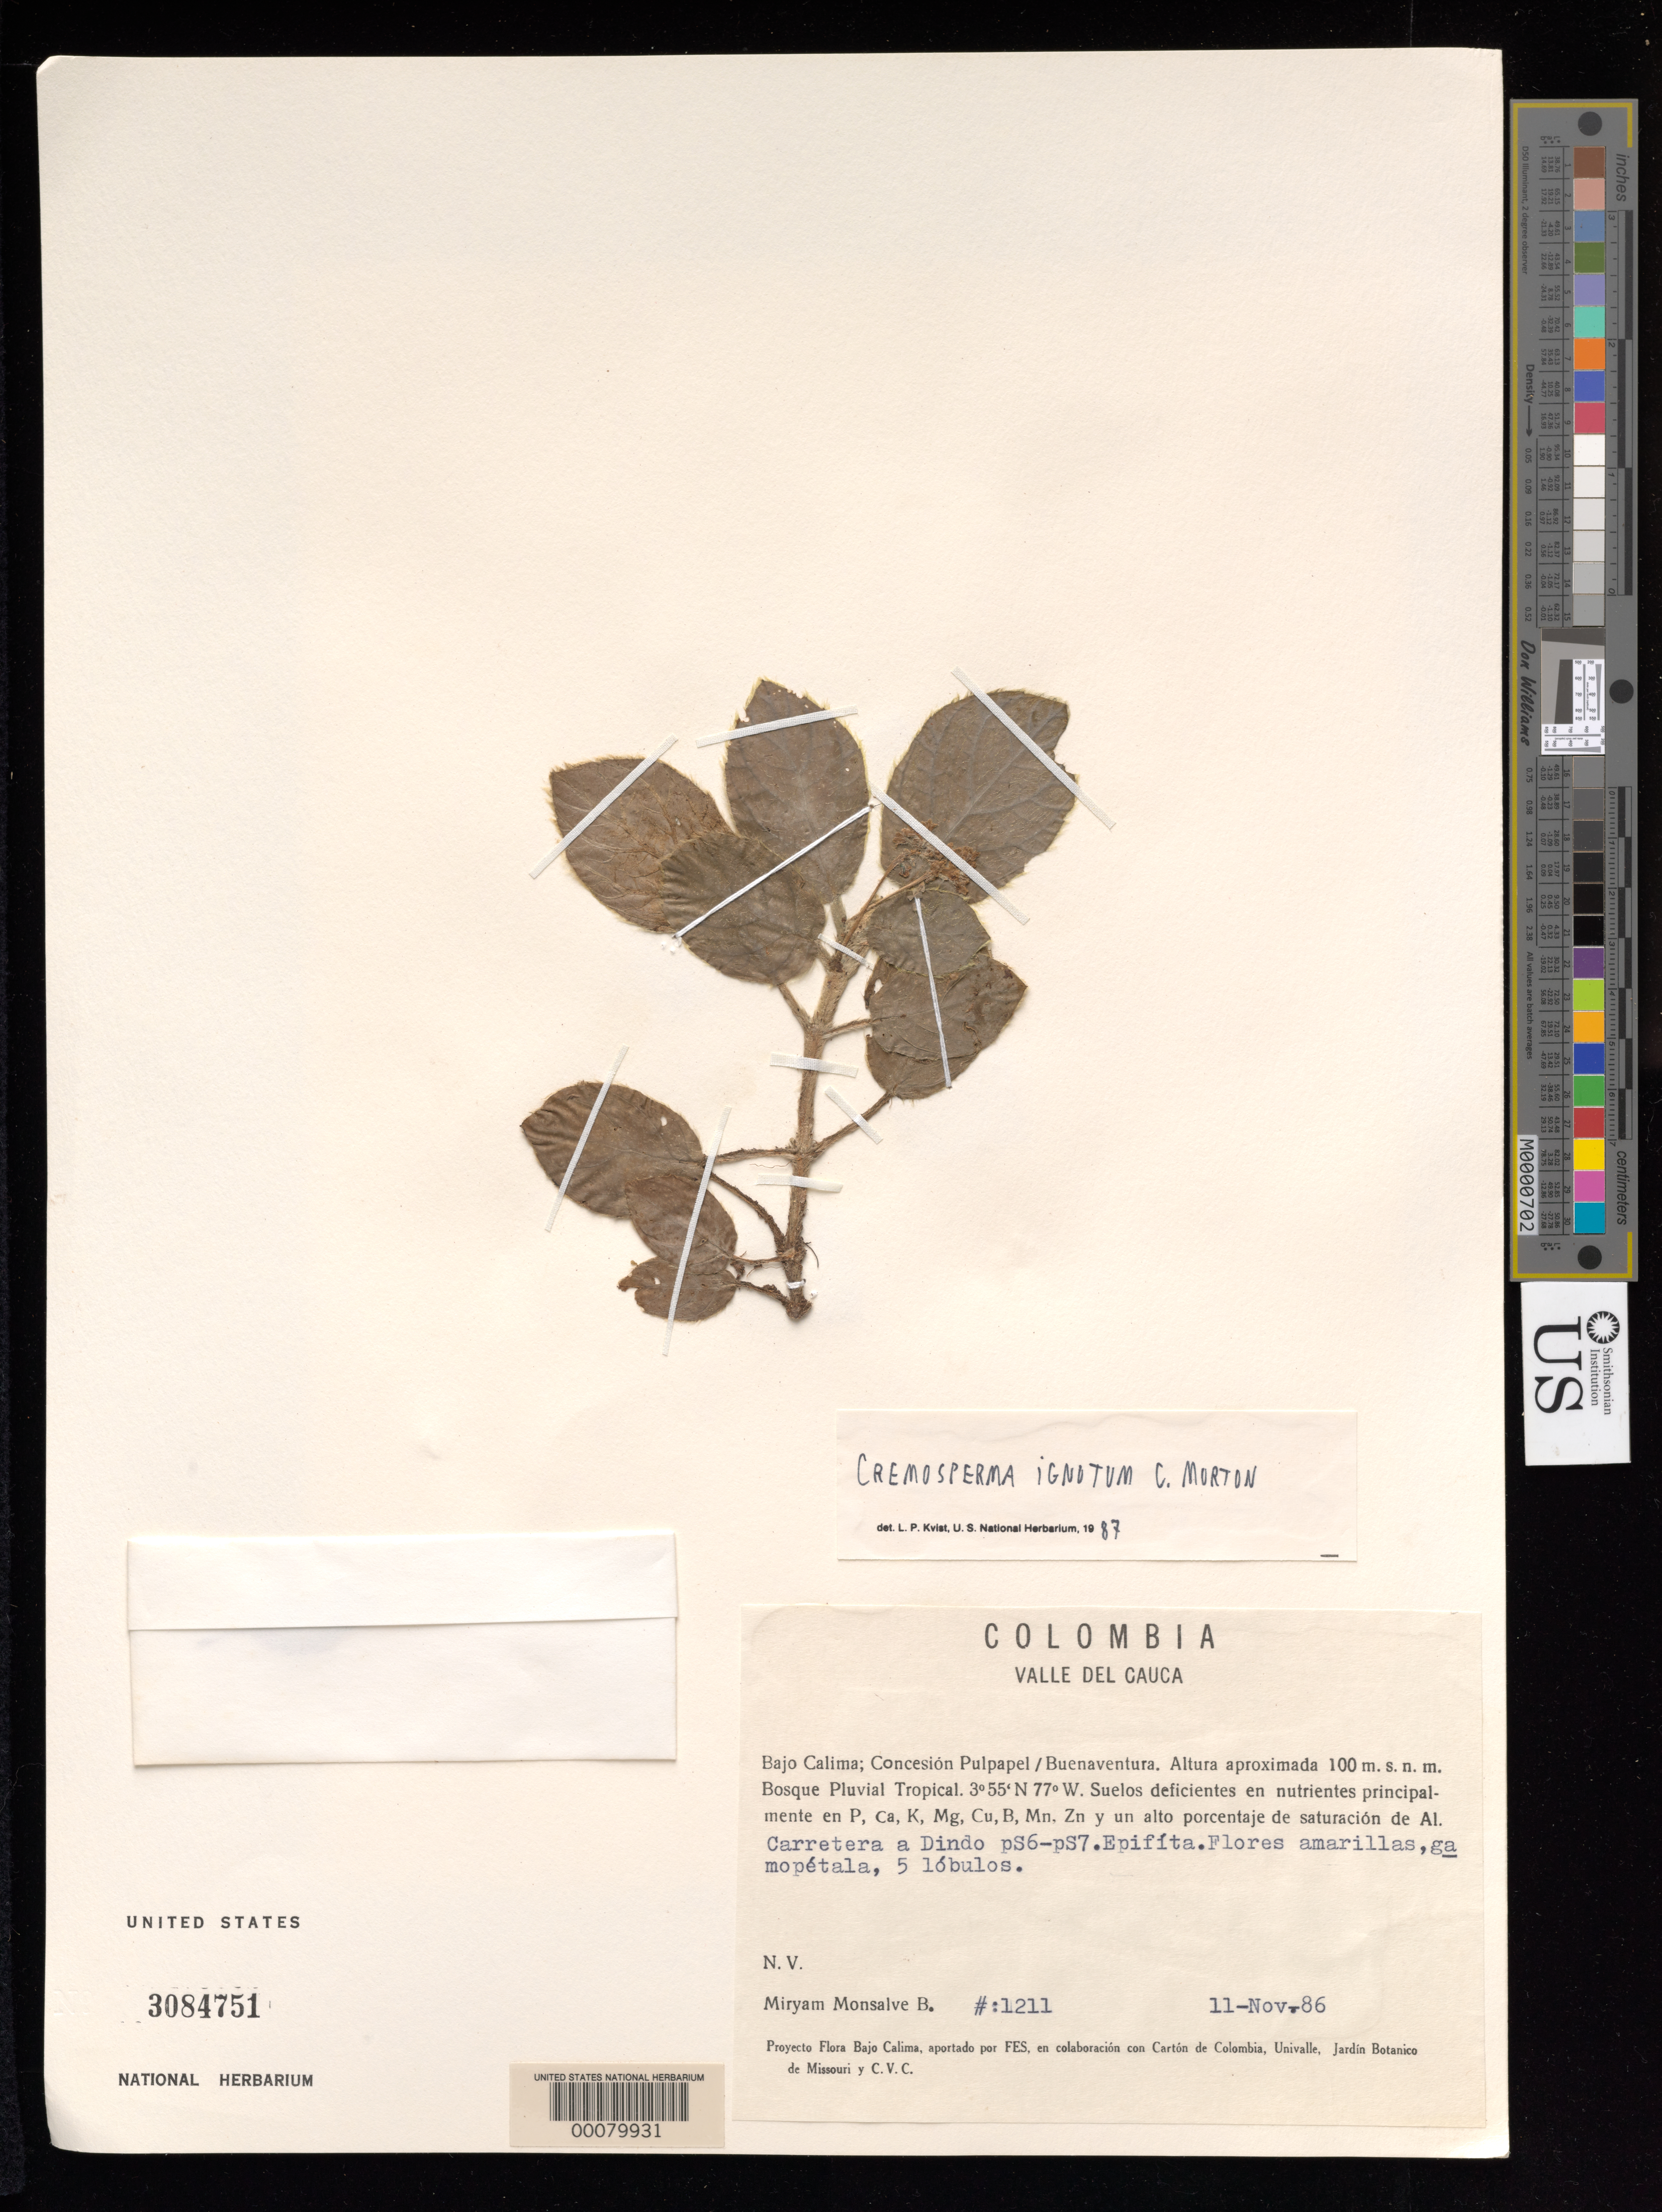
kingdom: Plantae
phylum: Tracheophyta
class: Magnoliopsida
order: Lamiales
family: Gesneriaceae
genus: Cremosperma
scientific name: Cremosperma ignotum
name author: C.V. Morton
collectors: M. Monsalve B.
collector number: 1211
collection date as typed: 11 Nov 1986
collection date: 1986-11-11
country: Colombia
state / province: Valle del Cauca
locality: Bajo Calima, concession Pulpapel/Buenaventura, highway to Dindo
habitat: Pluvial tropical forest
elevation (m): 100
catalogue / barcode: US 3084751